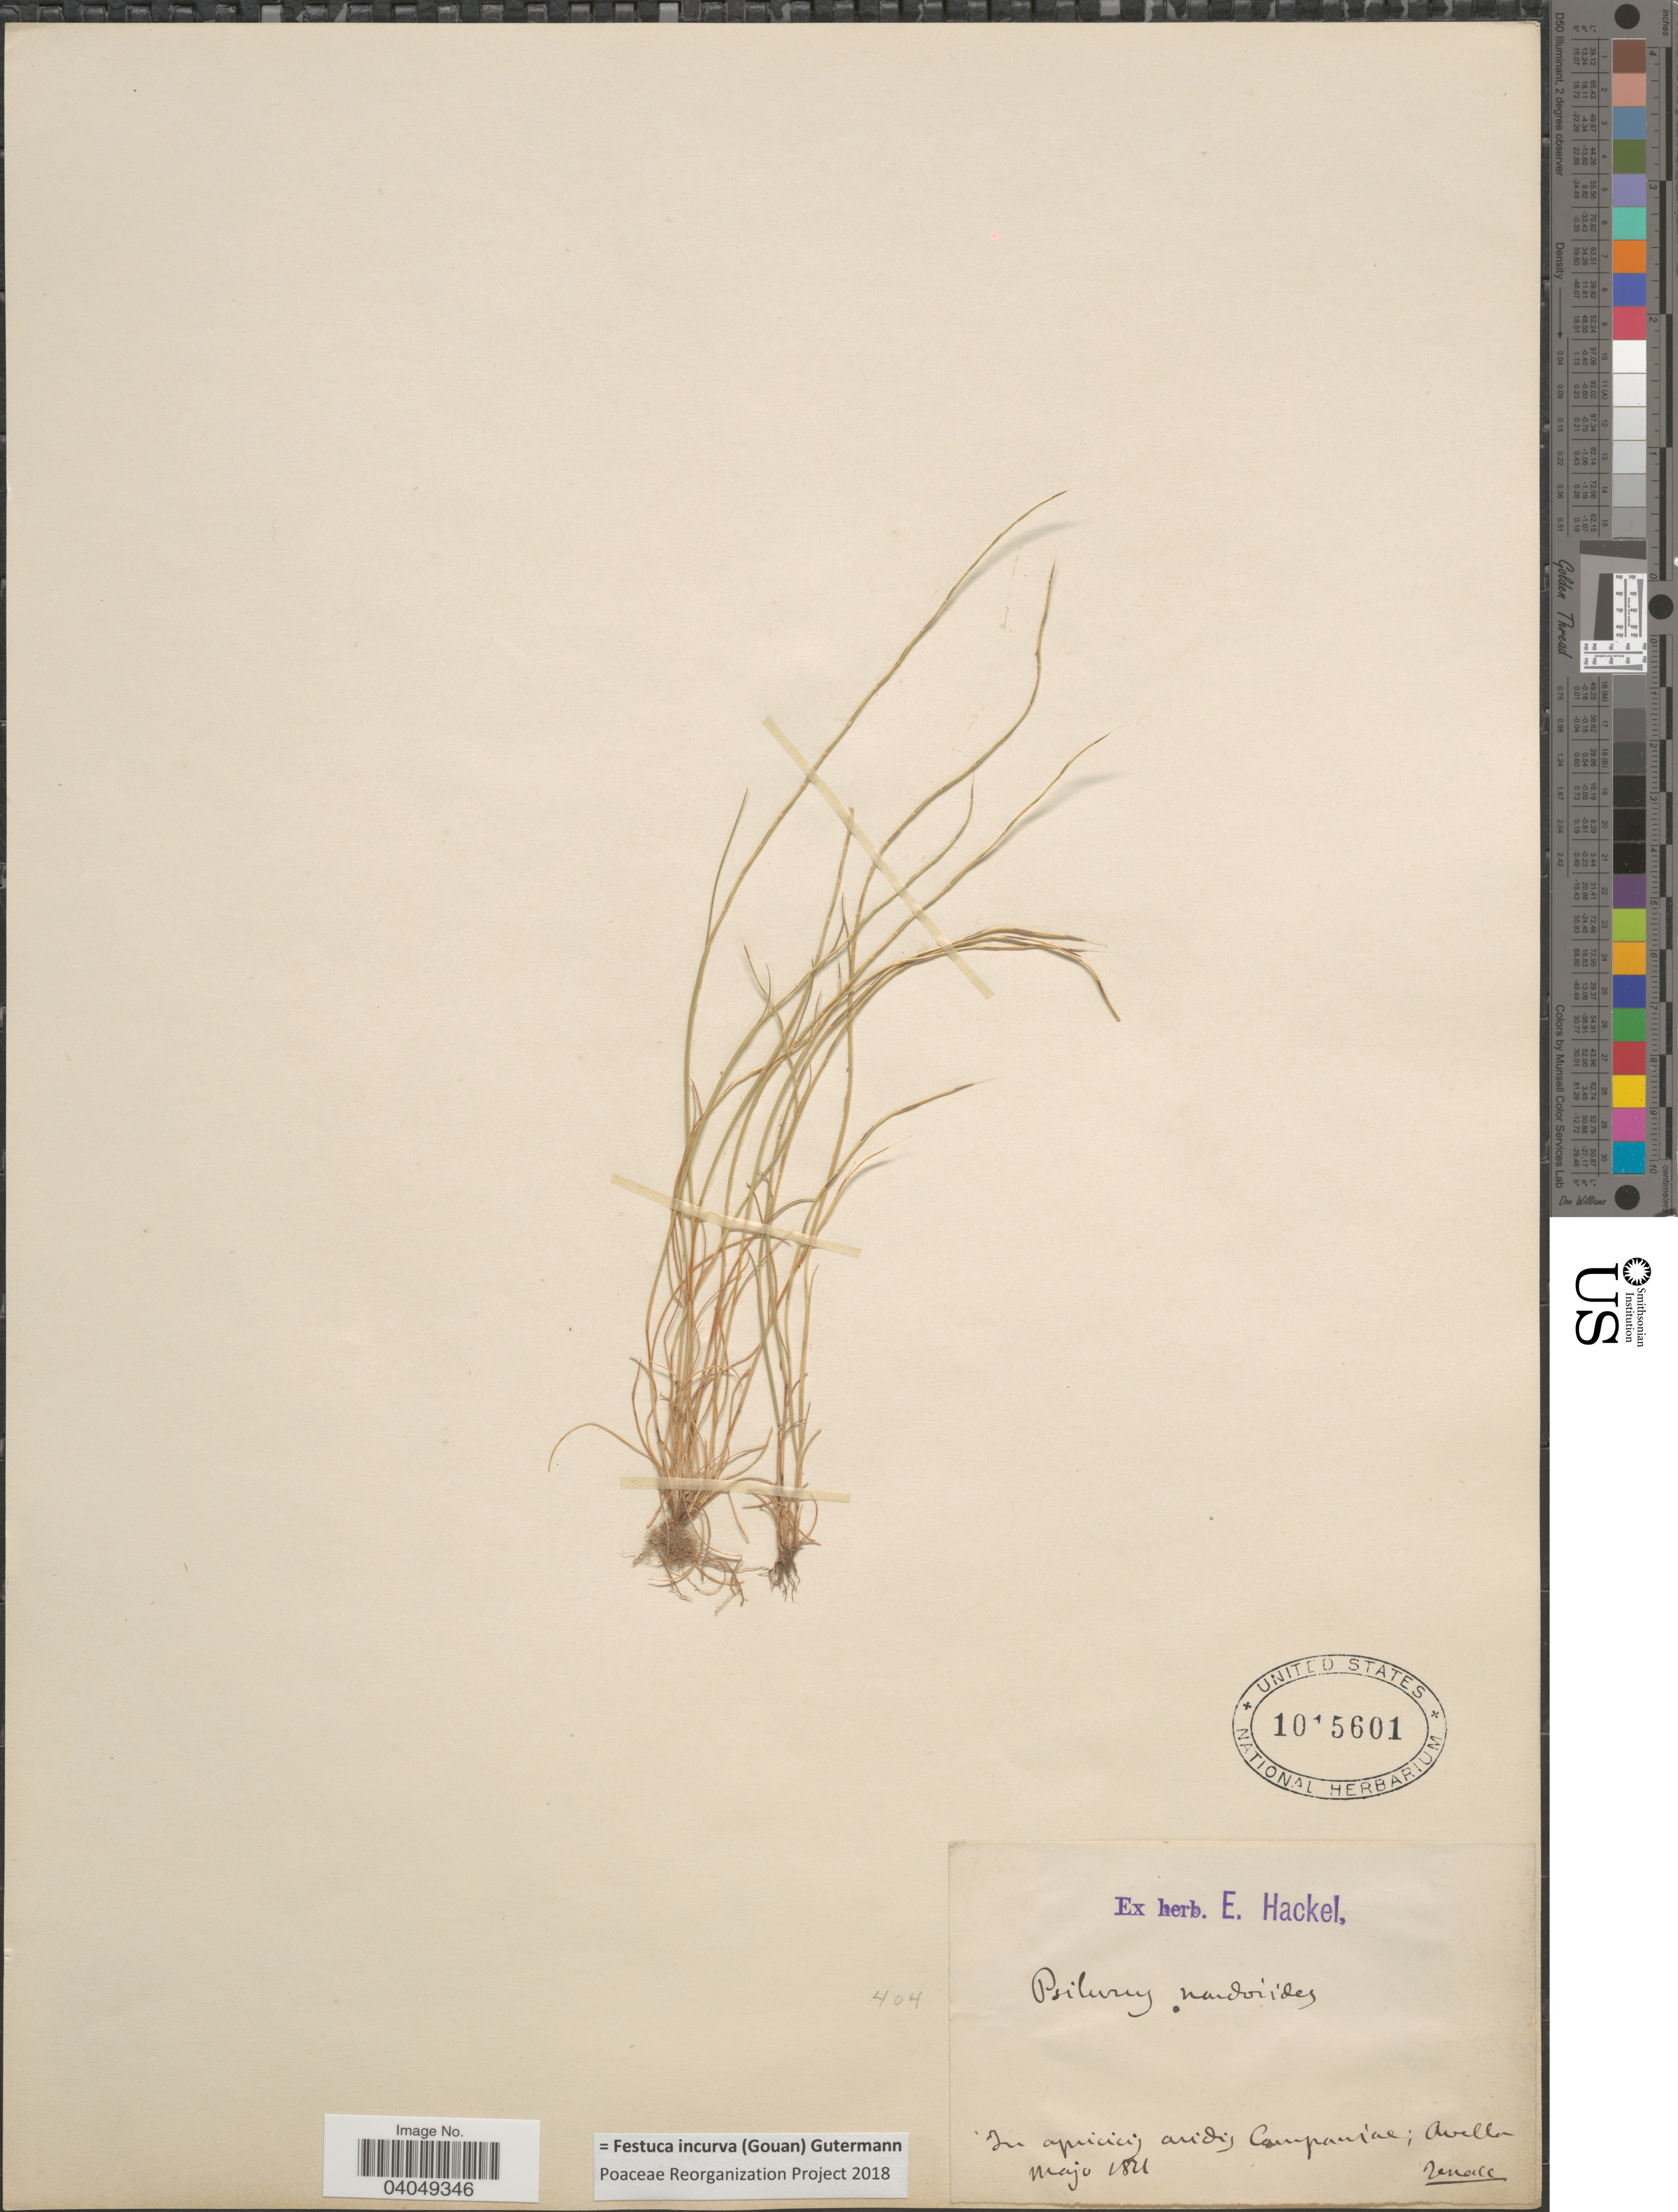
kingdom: Plantae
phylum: Tracheophyta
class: Liliopsida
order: Poales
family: Poaceae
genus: Festuca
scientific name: Festuca incurva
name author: (Gouan) Gutermann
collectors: Versace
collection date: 1821-05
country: Italy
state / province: Campania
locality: In apricicis aridis Campaniae; Avella.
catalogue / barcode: US 1015601